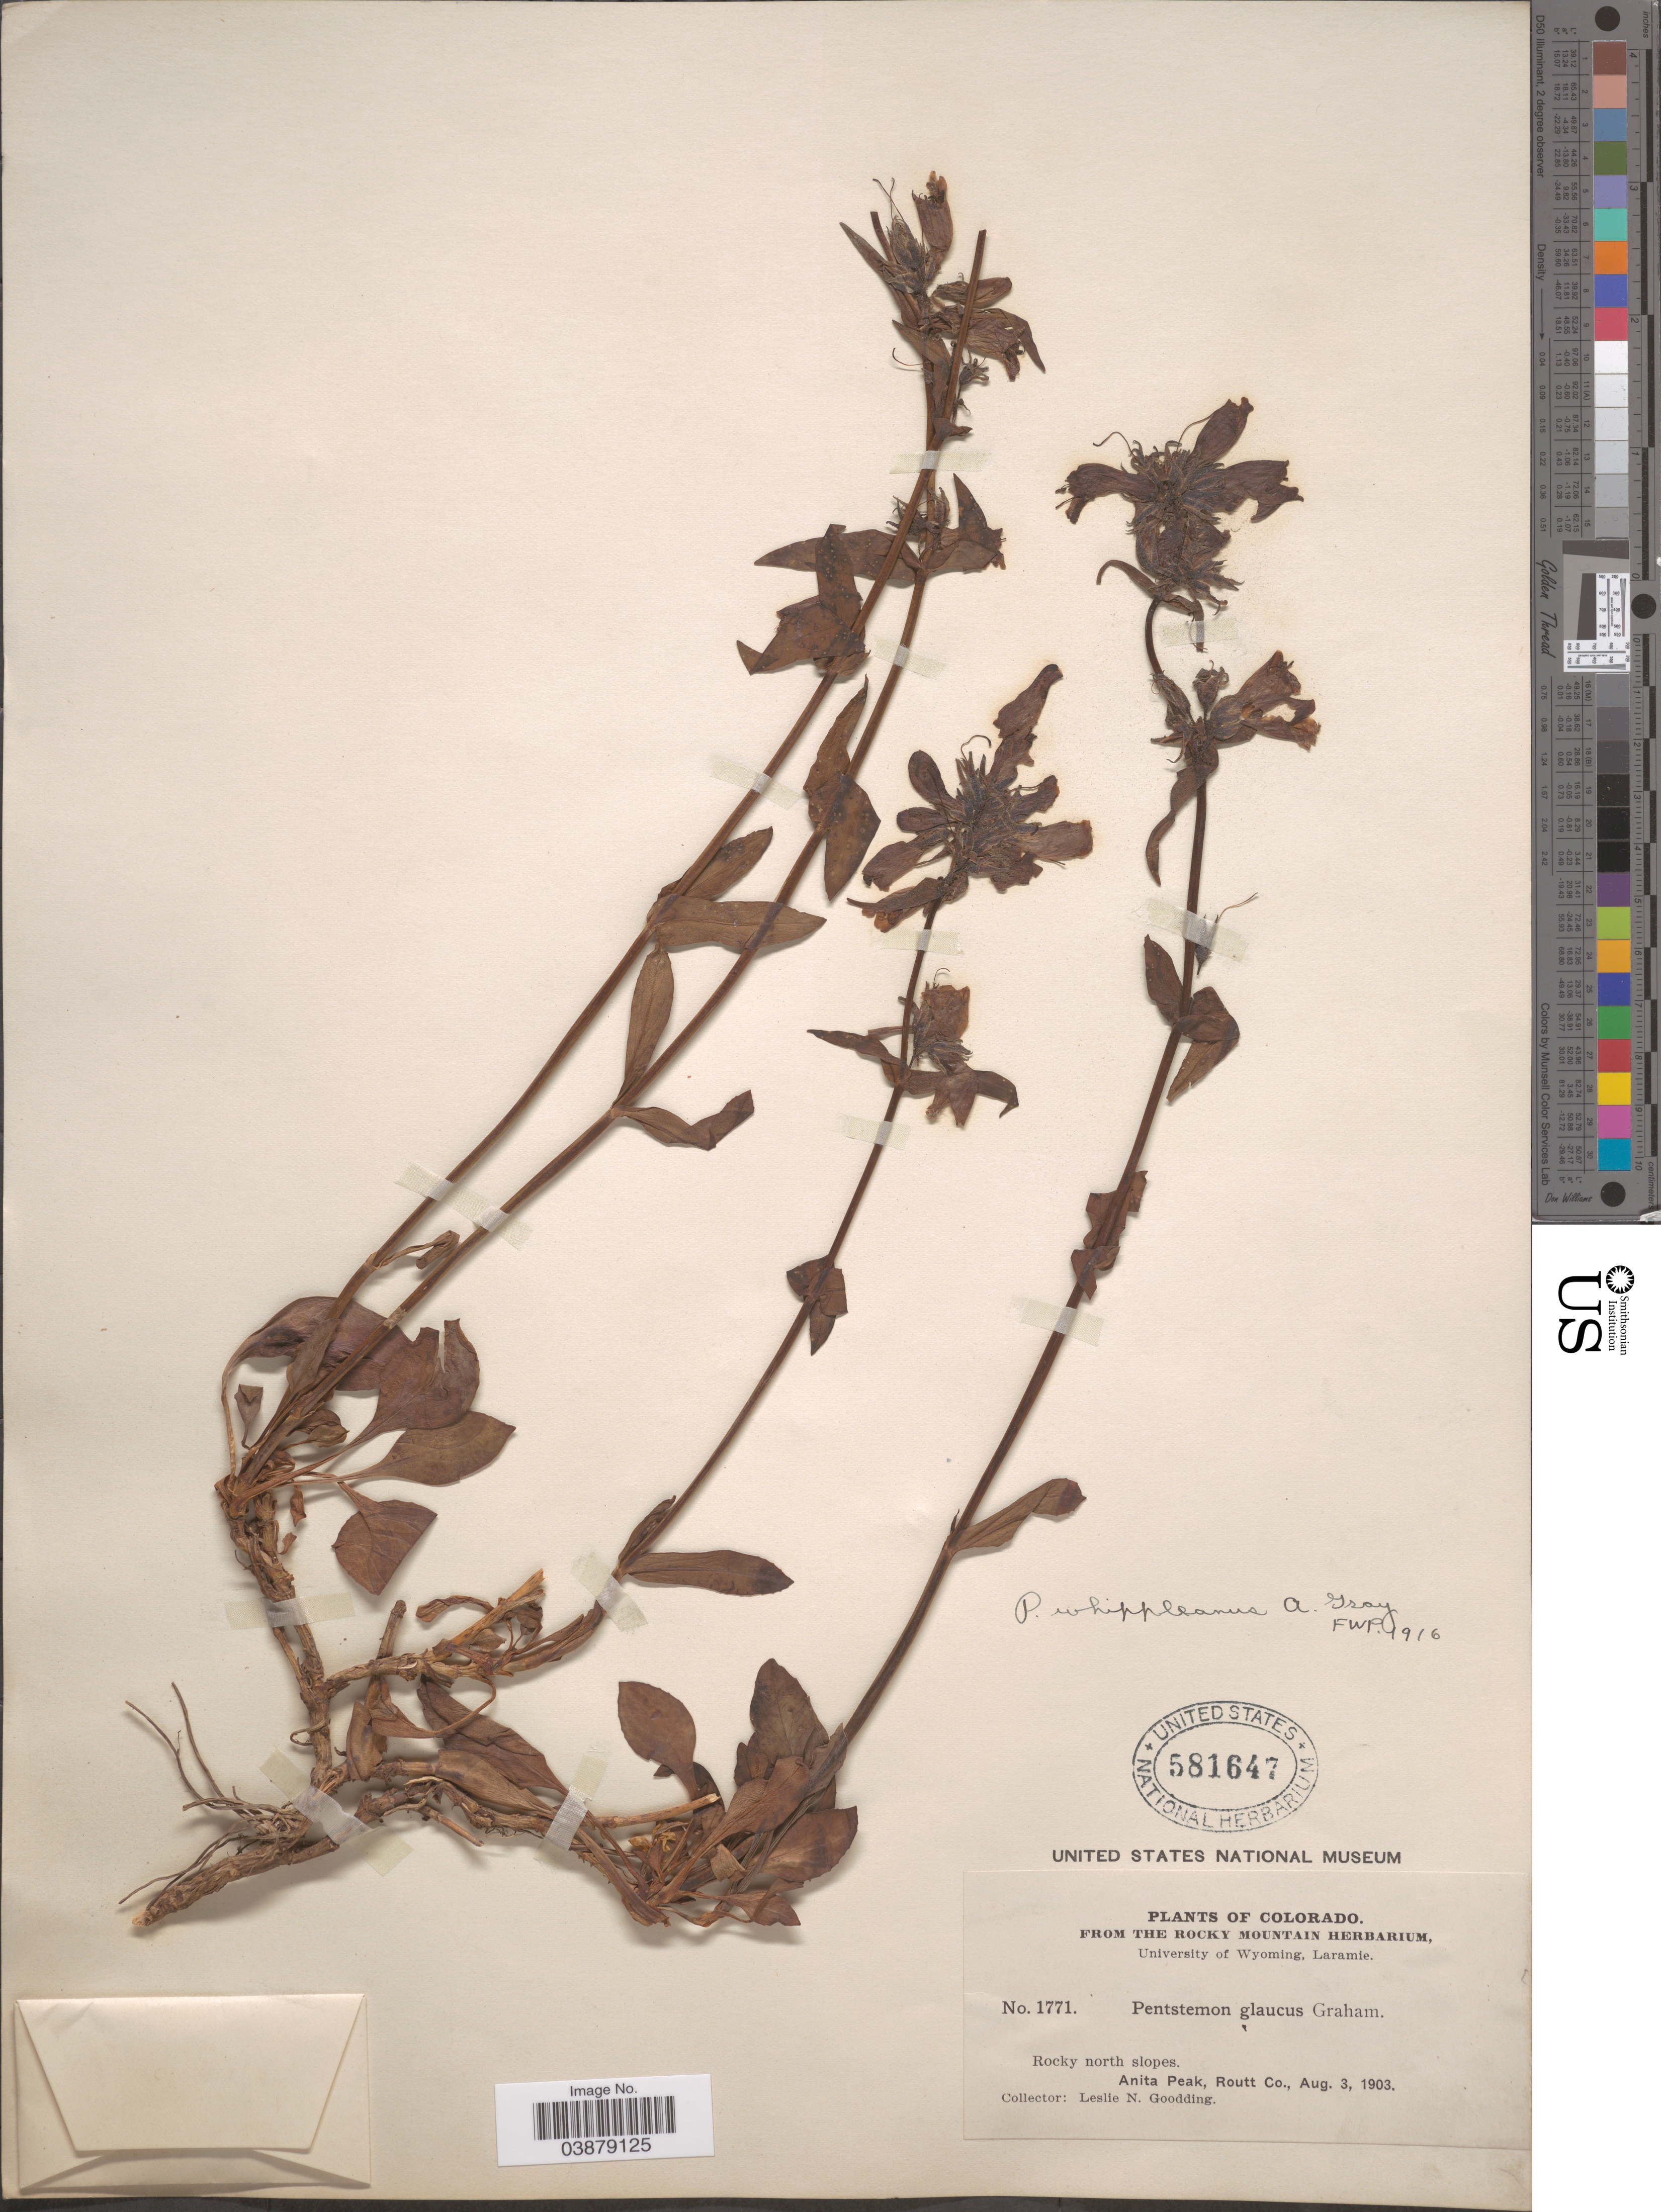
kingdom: Plantae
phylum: Tracheophyta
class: Magnoliopsida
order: Lamiales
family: Plantaginaceae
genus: Penstemon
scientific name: Penstemon whippleanus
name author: A. Gray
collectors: L. N. Goodding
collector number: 1771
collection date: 1903-08-03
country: United States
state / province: Colorado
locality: Rocky north slopes. Anita Peak, Routt Co.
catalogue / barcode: US 581647